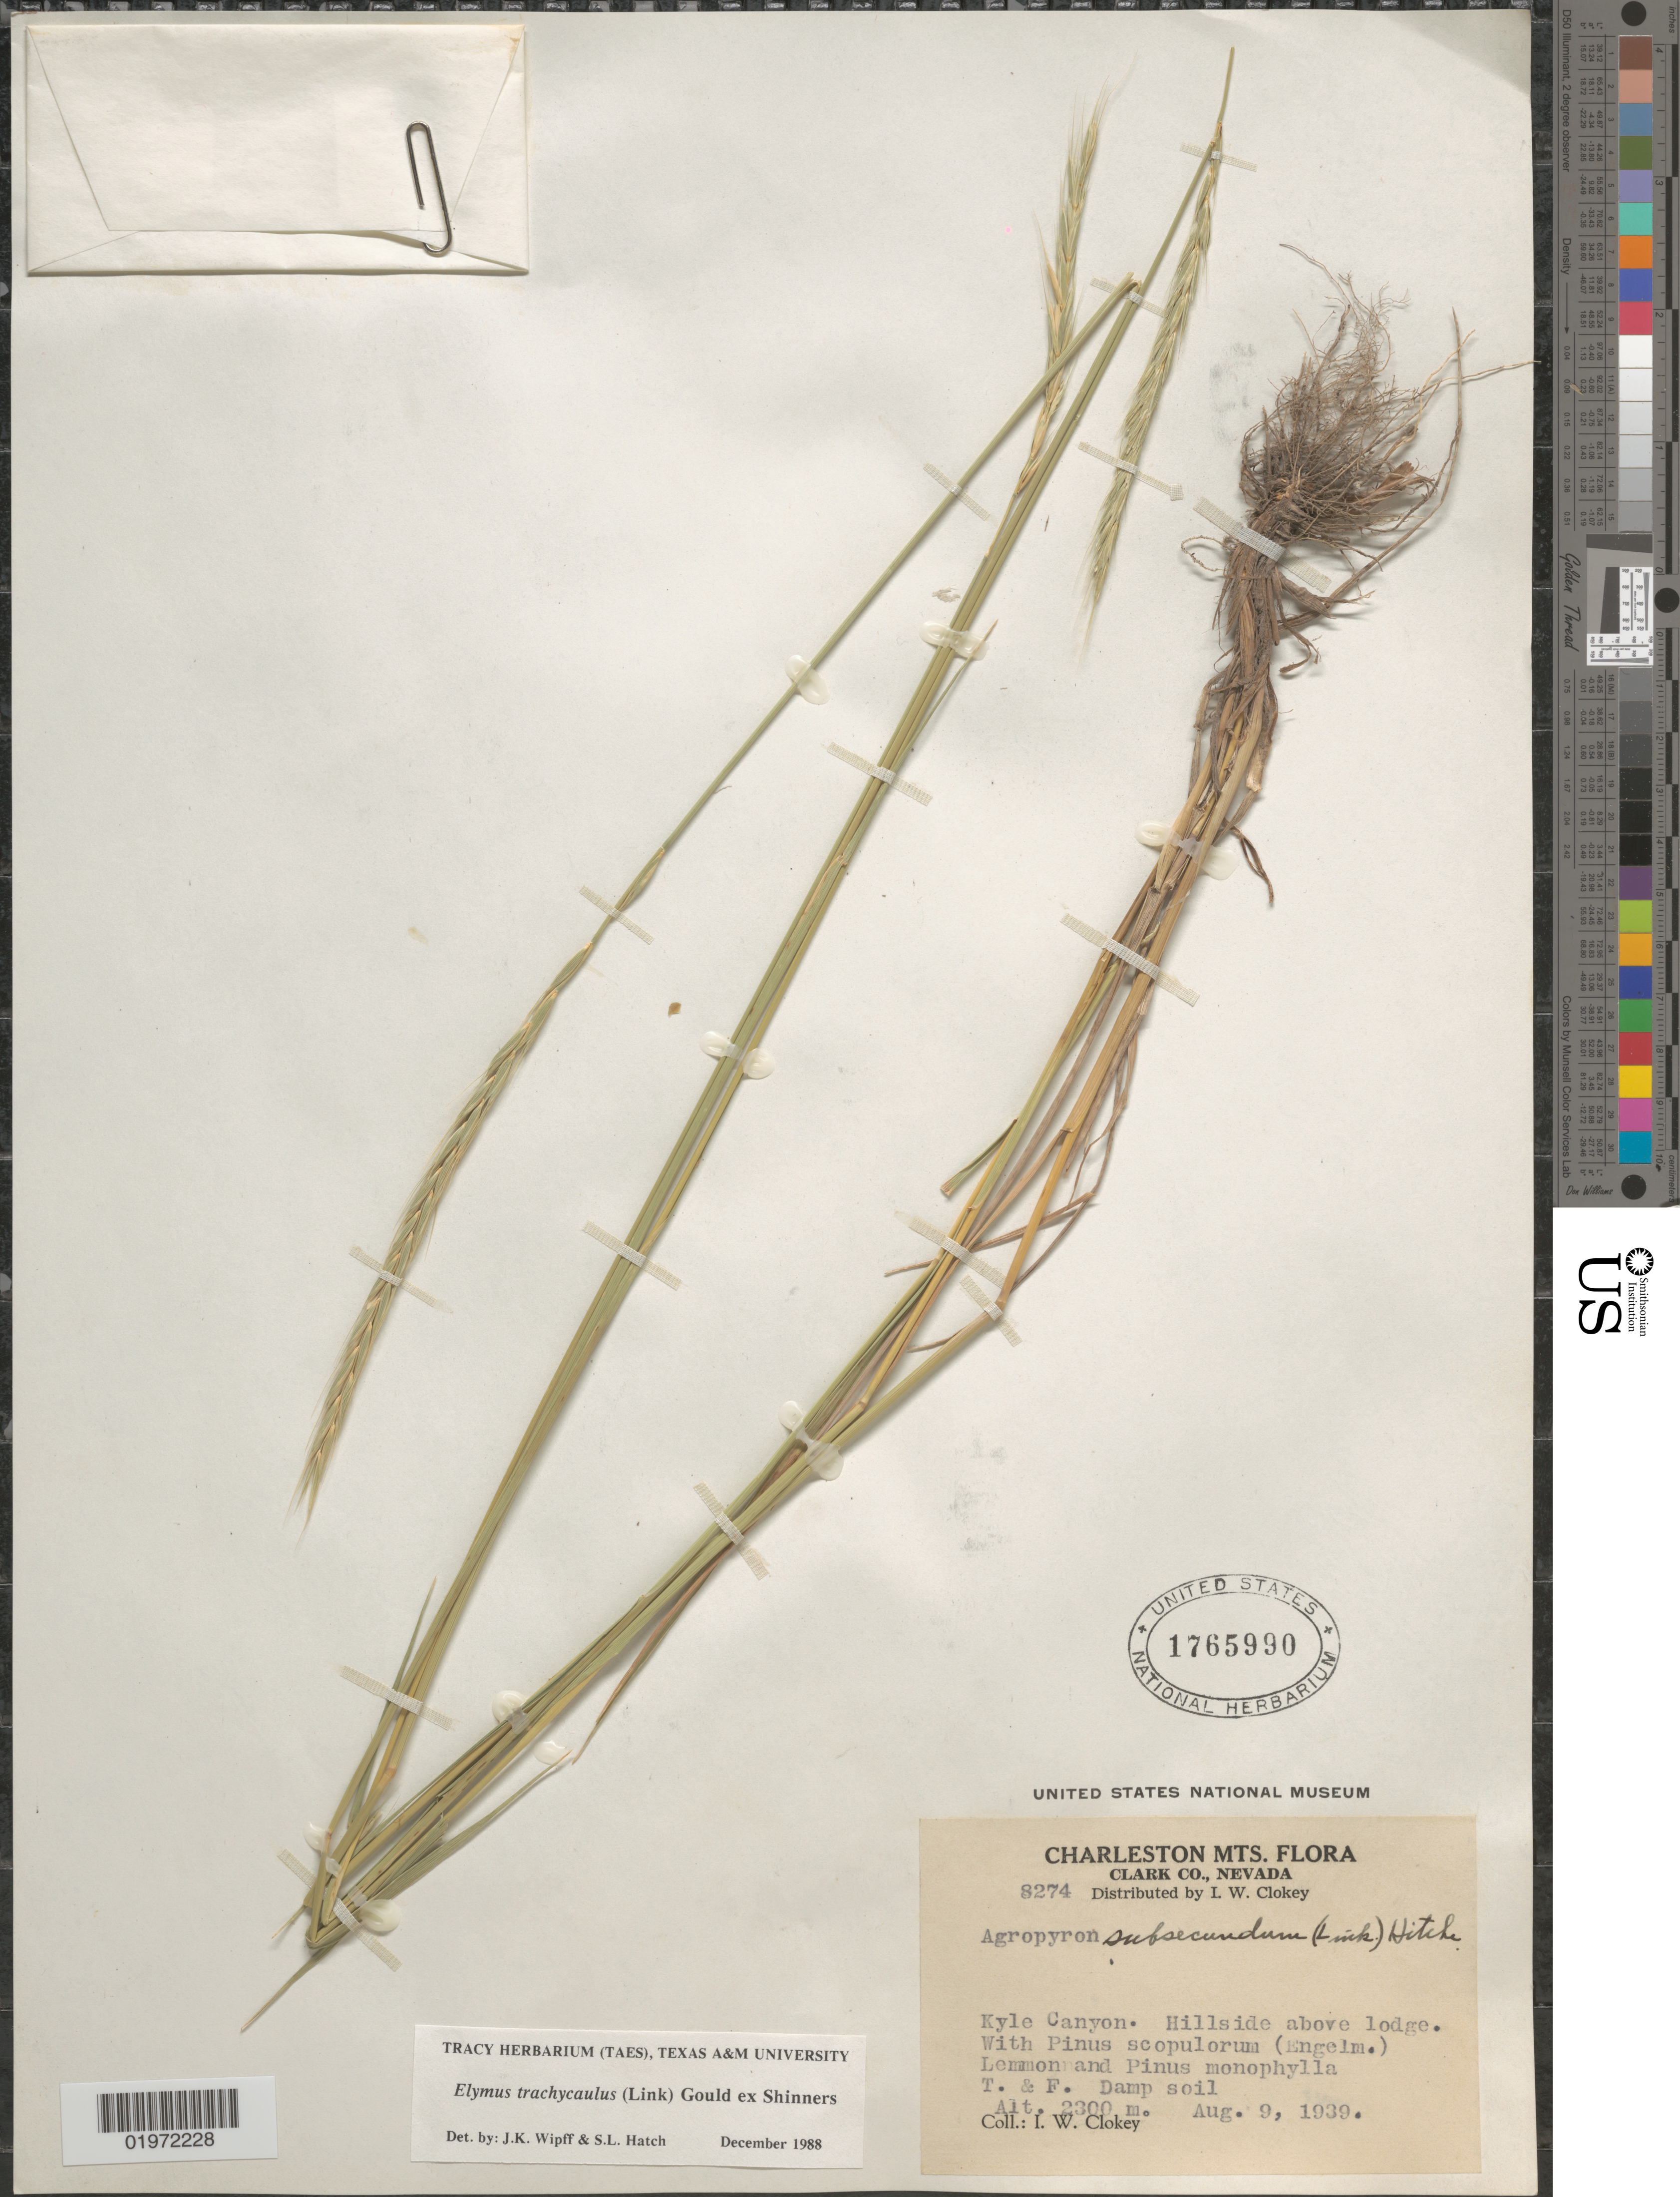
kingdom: Plantae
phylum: Tracheophyta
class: Liliopsida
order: Poales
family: Poaceae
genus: Elymus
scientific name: Elymus trachycaulus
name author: (Link) Gould ex Shinners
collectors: I. W. Clokey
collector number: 8274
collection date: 1939-08-09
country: United States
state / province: Nevada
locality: Charleston Mts. Clark Co. Kyle Canyon. Hillside above lodge.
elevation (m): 2300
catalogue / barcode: US 1765990